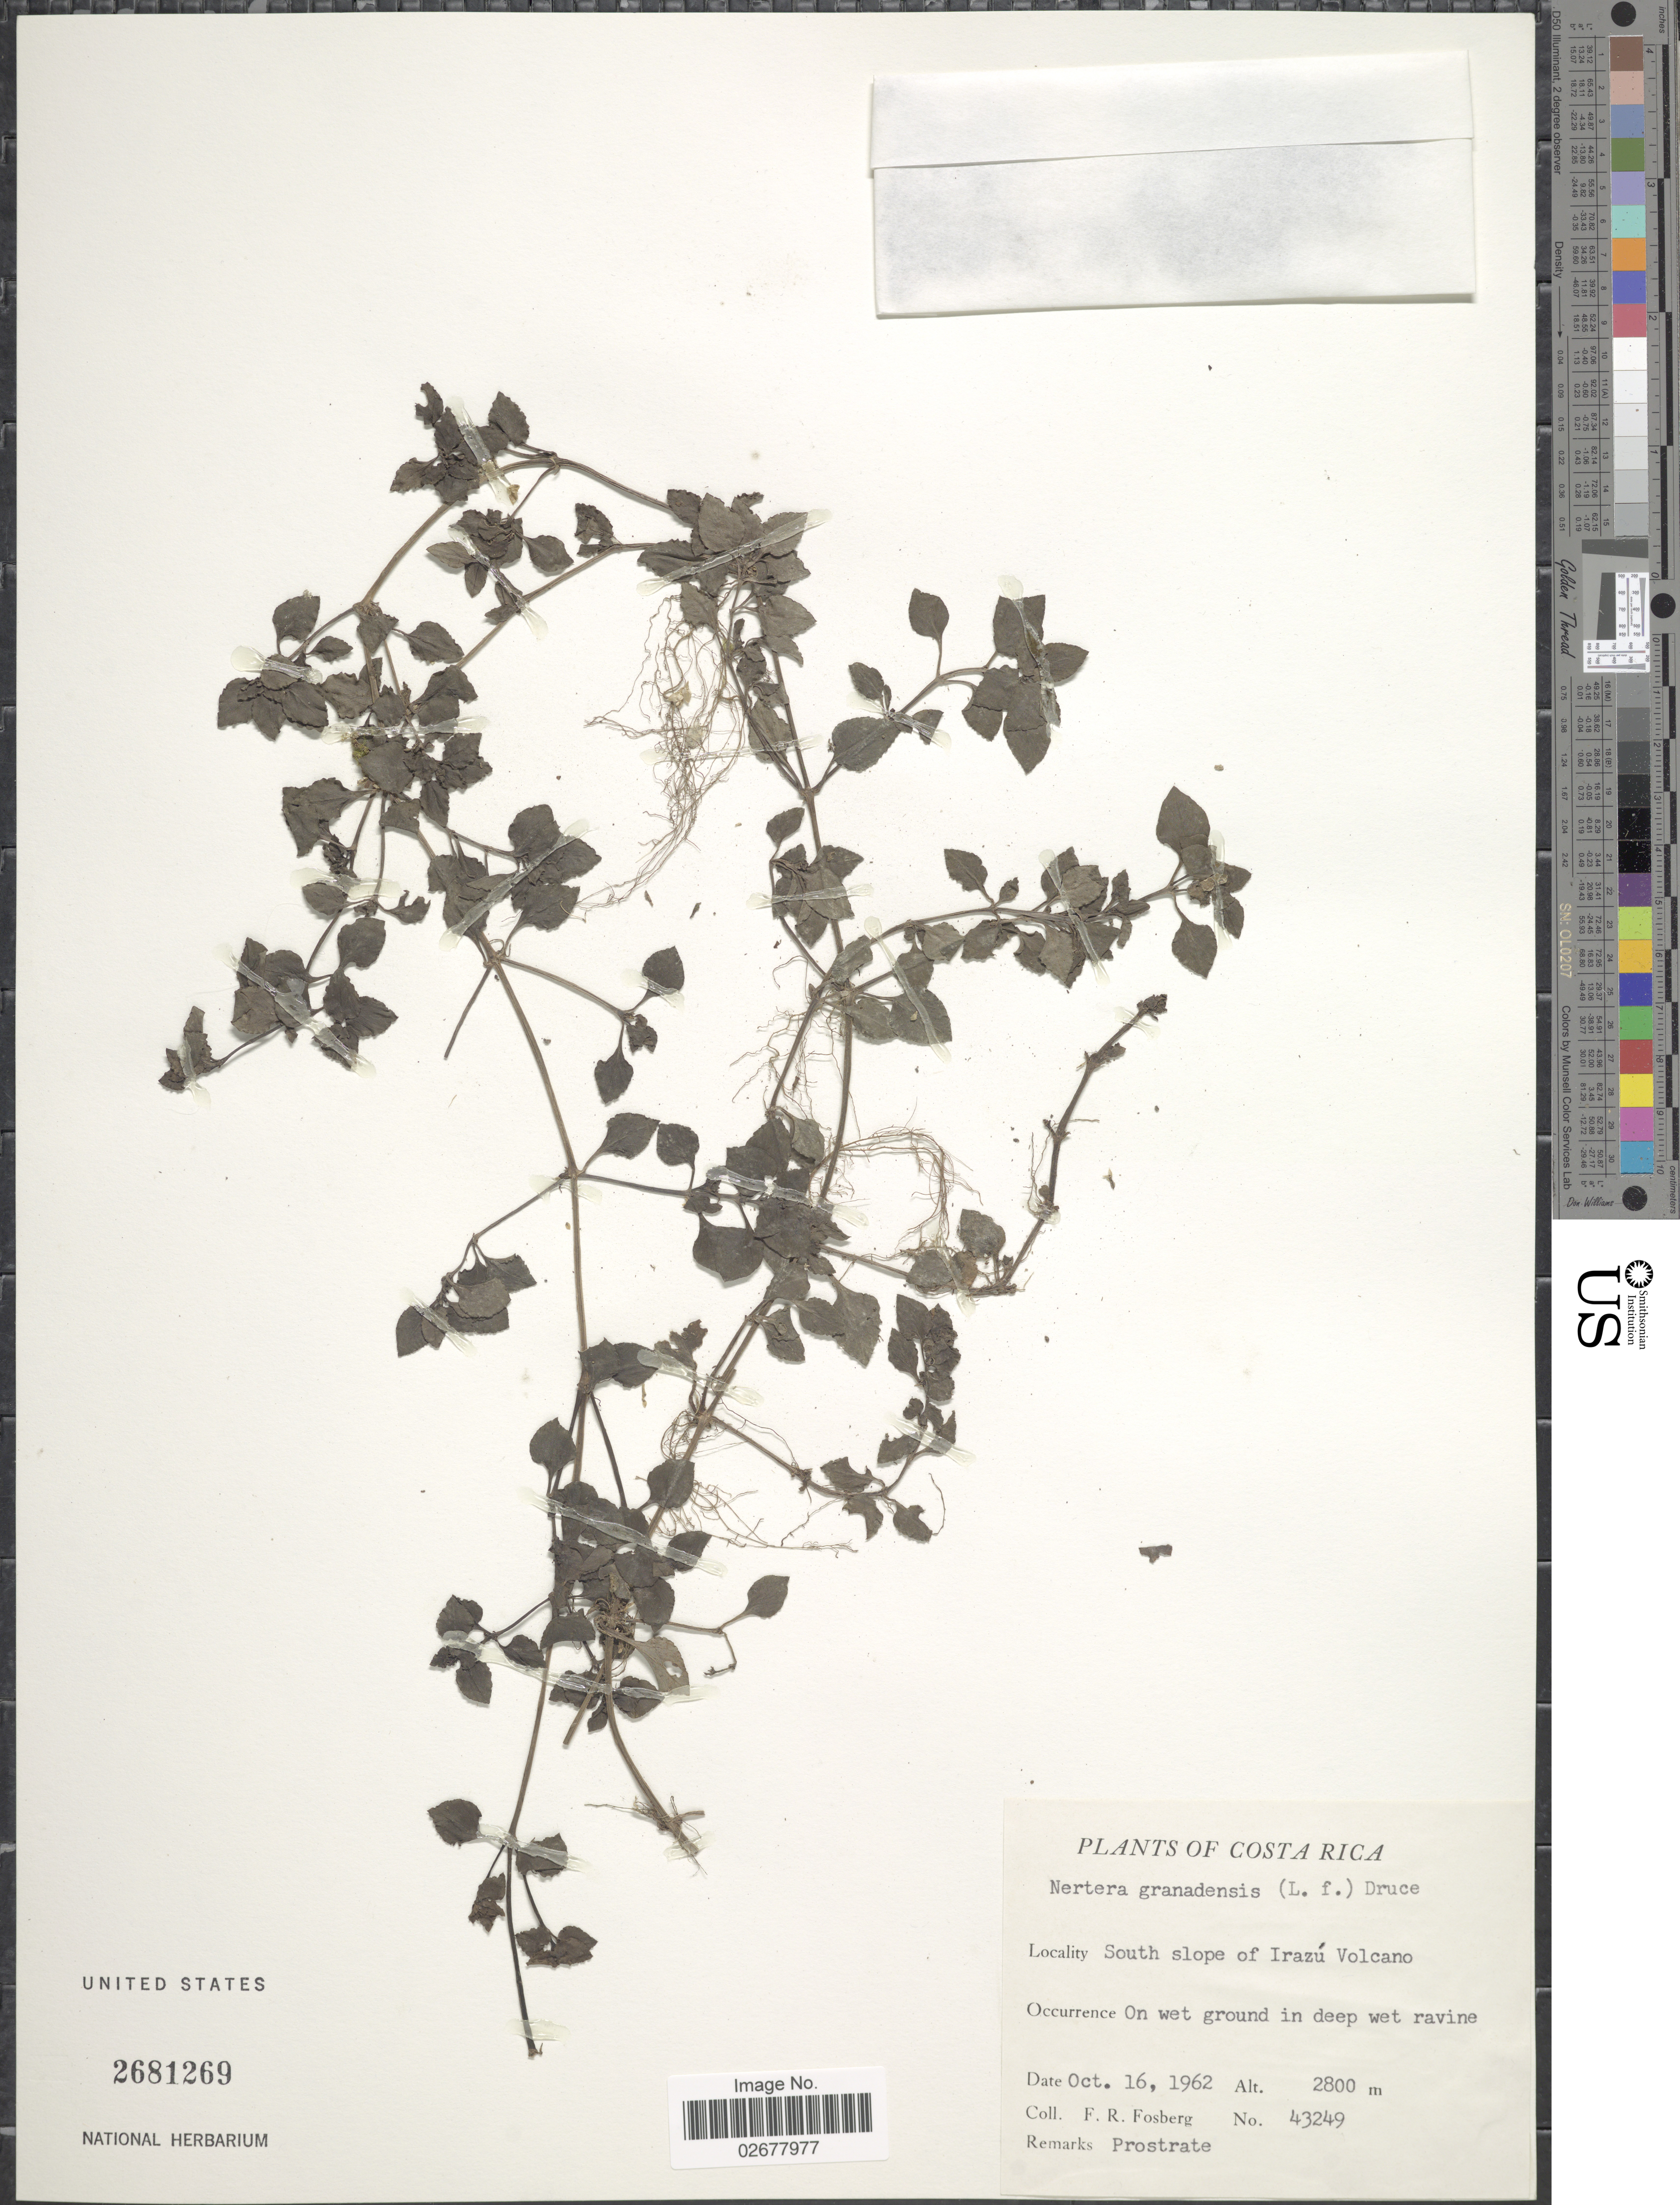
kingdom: Plantae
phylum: Tracheophyta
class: Magnoliopsida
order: Gentianales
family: Rubiaceae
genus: Nertera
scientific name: Nertera depressa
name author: Banks & Sol. ex Gaertn.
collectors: F. R. Fosberg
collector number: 43249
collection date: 1962-10-16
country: Costa Rica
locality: South slope of Irazú Volcano, On wet ground in deep wet ravine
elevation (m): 2800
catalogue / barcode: US 2681269